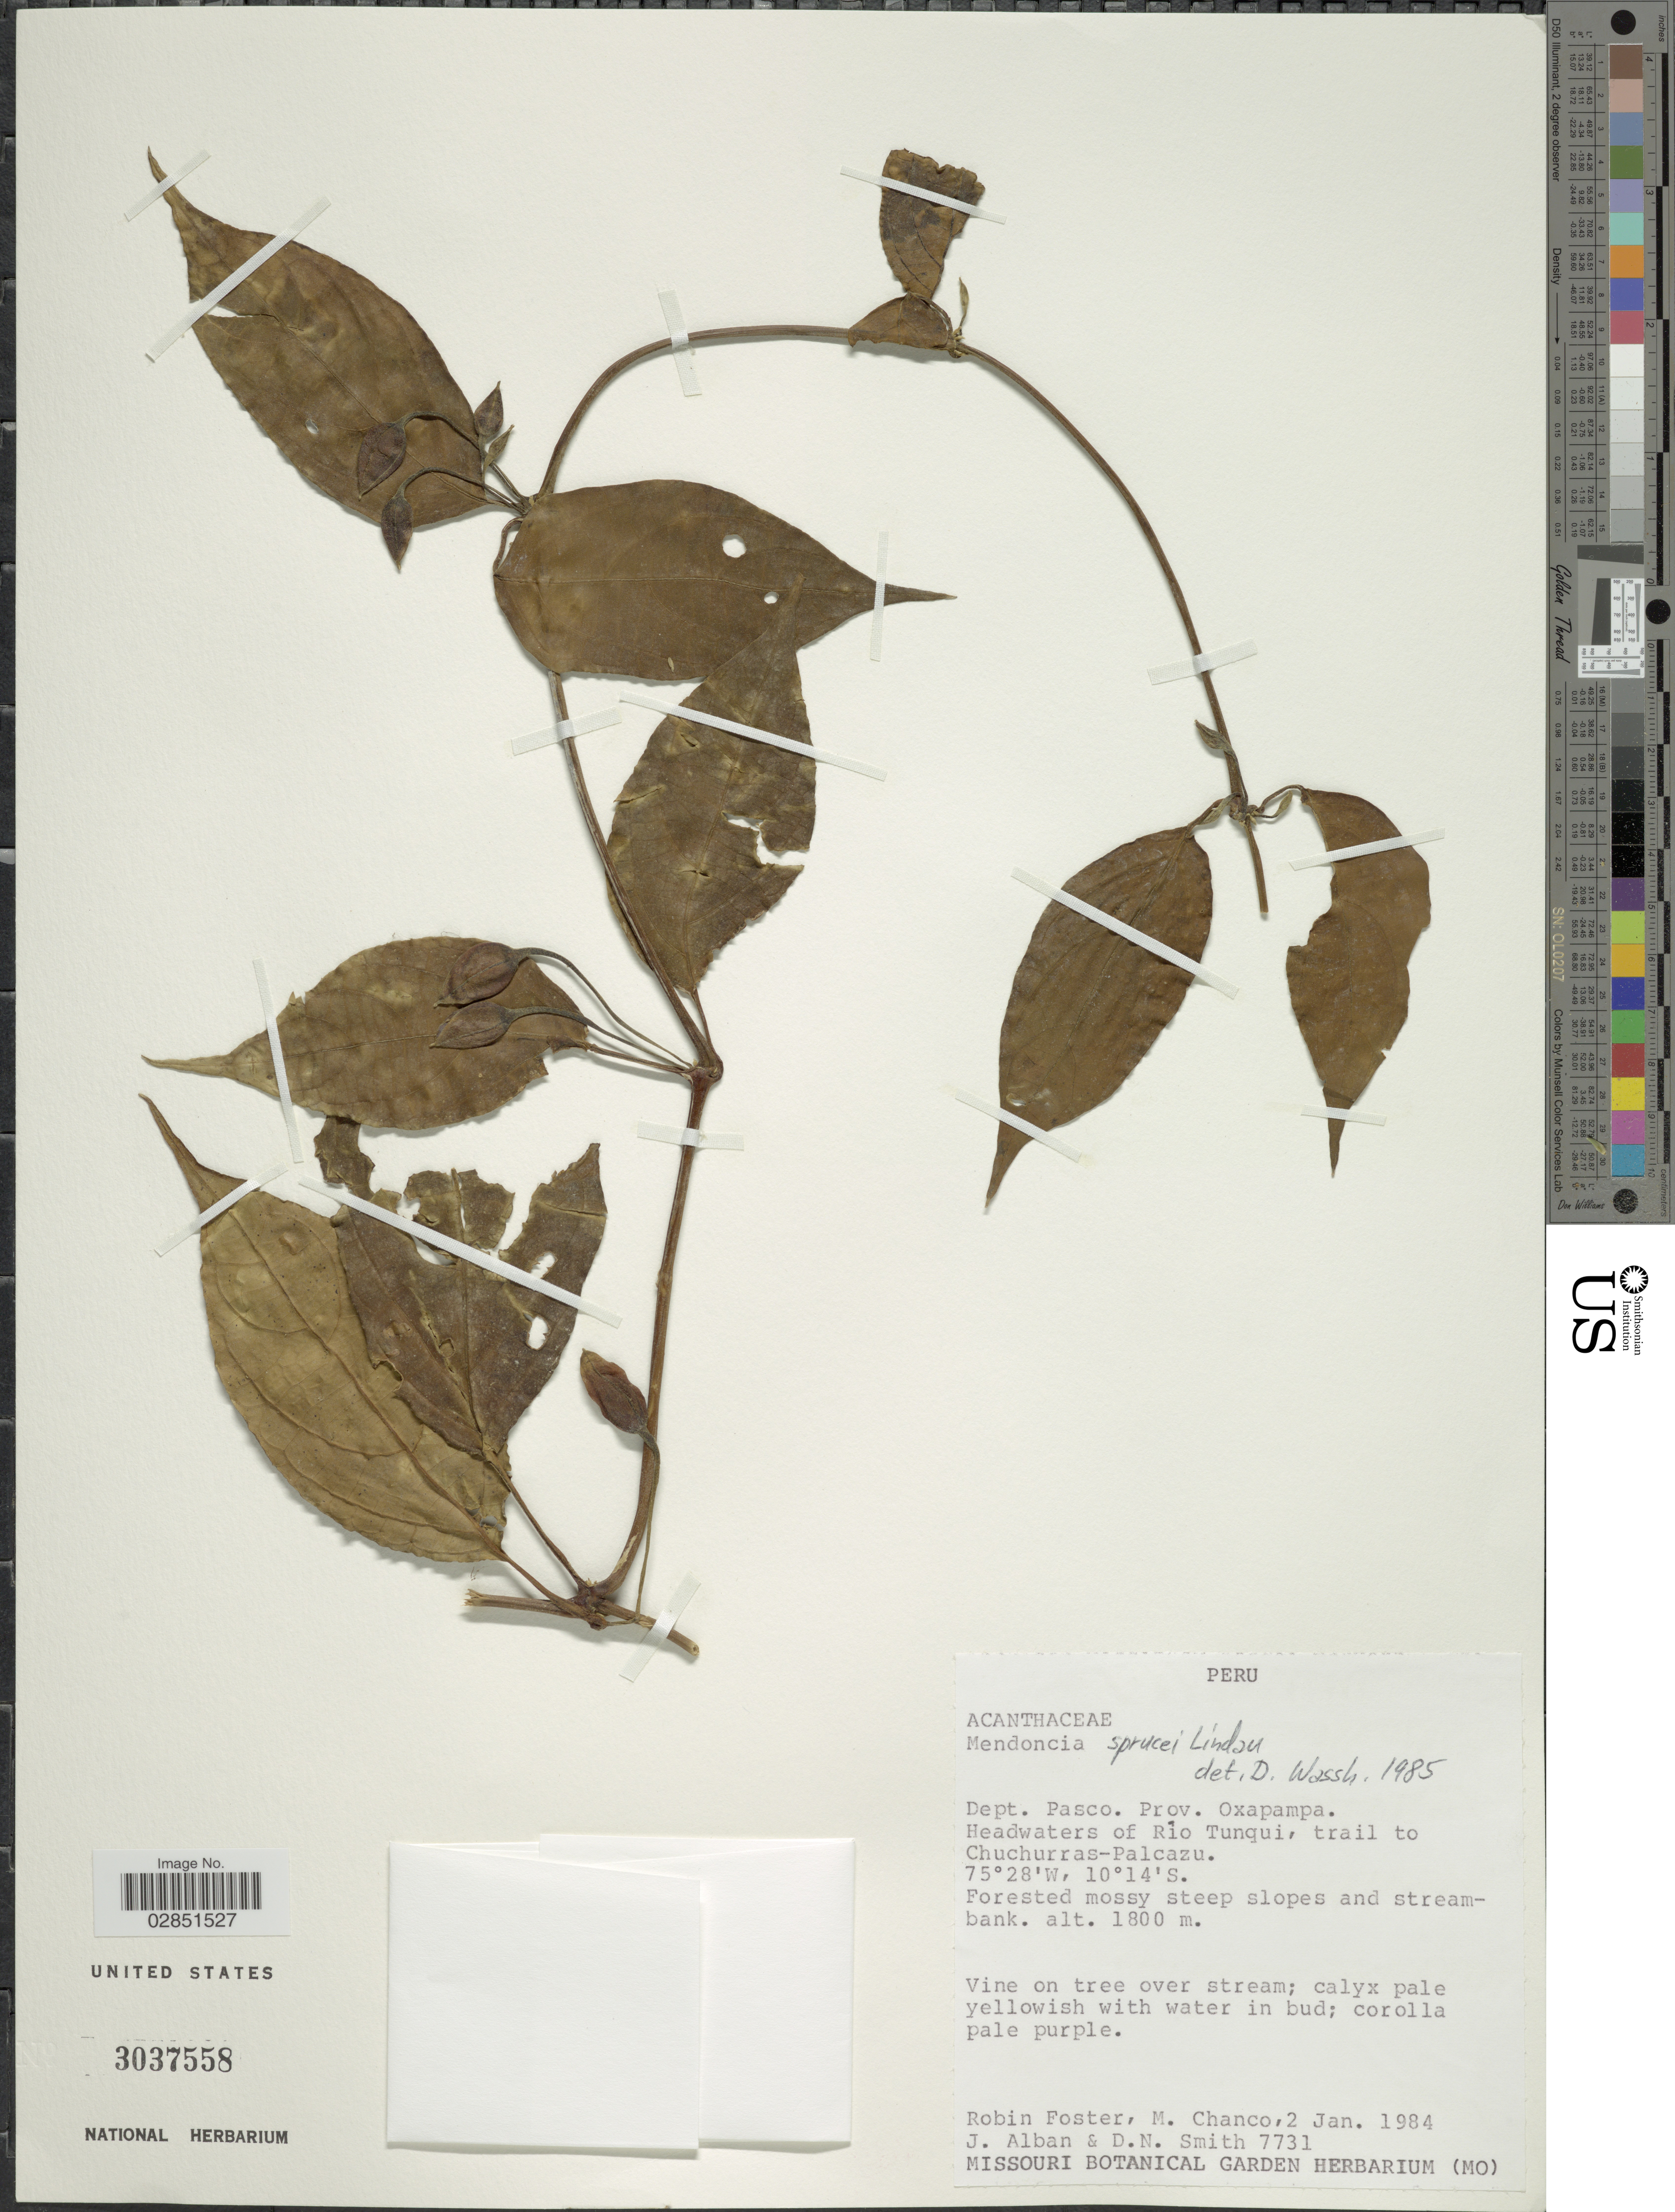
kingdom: Plantae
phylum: Tracheophyta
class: Magnoliopsida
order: Lamiales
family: Acanthaceae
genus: Mendoncia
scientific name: Mendoncia sprucei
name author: Lindau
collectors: R. B. Foster, M. Chanco, J. Alban & D. Smith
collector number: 7731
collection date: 1984-01-02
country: Peru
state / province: Pasco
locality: Dept. Pasco. Prov. Oxapampa. Headwaters of Rio Tunqui, trail to Chuchurras-Palcazu.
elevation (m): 1800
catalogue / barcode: US 3037558